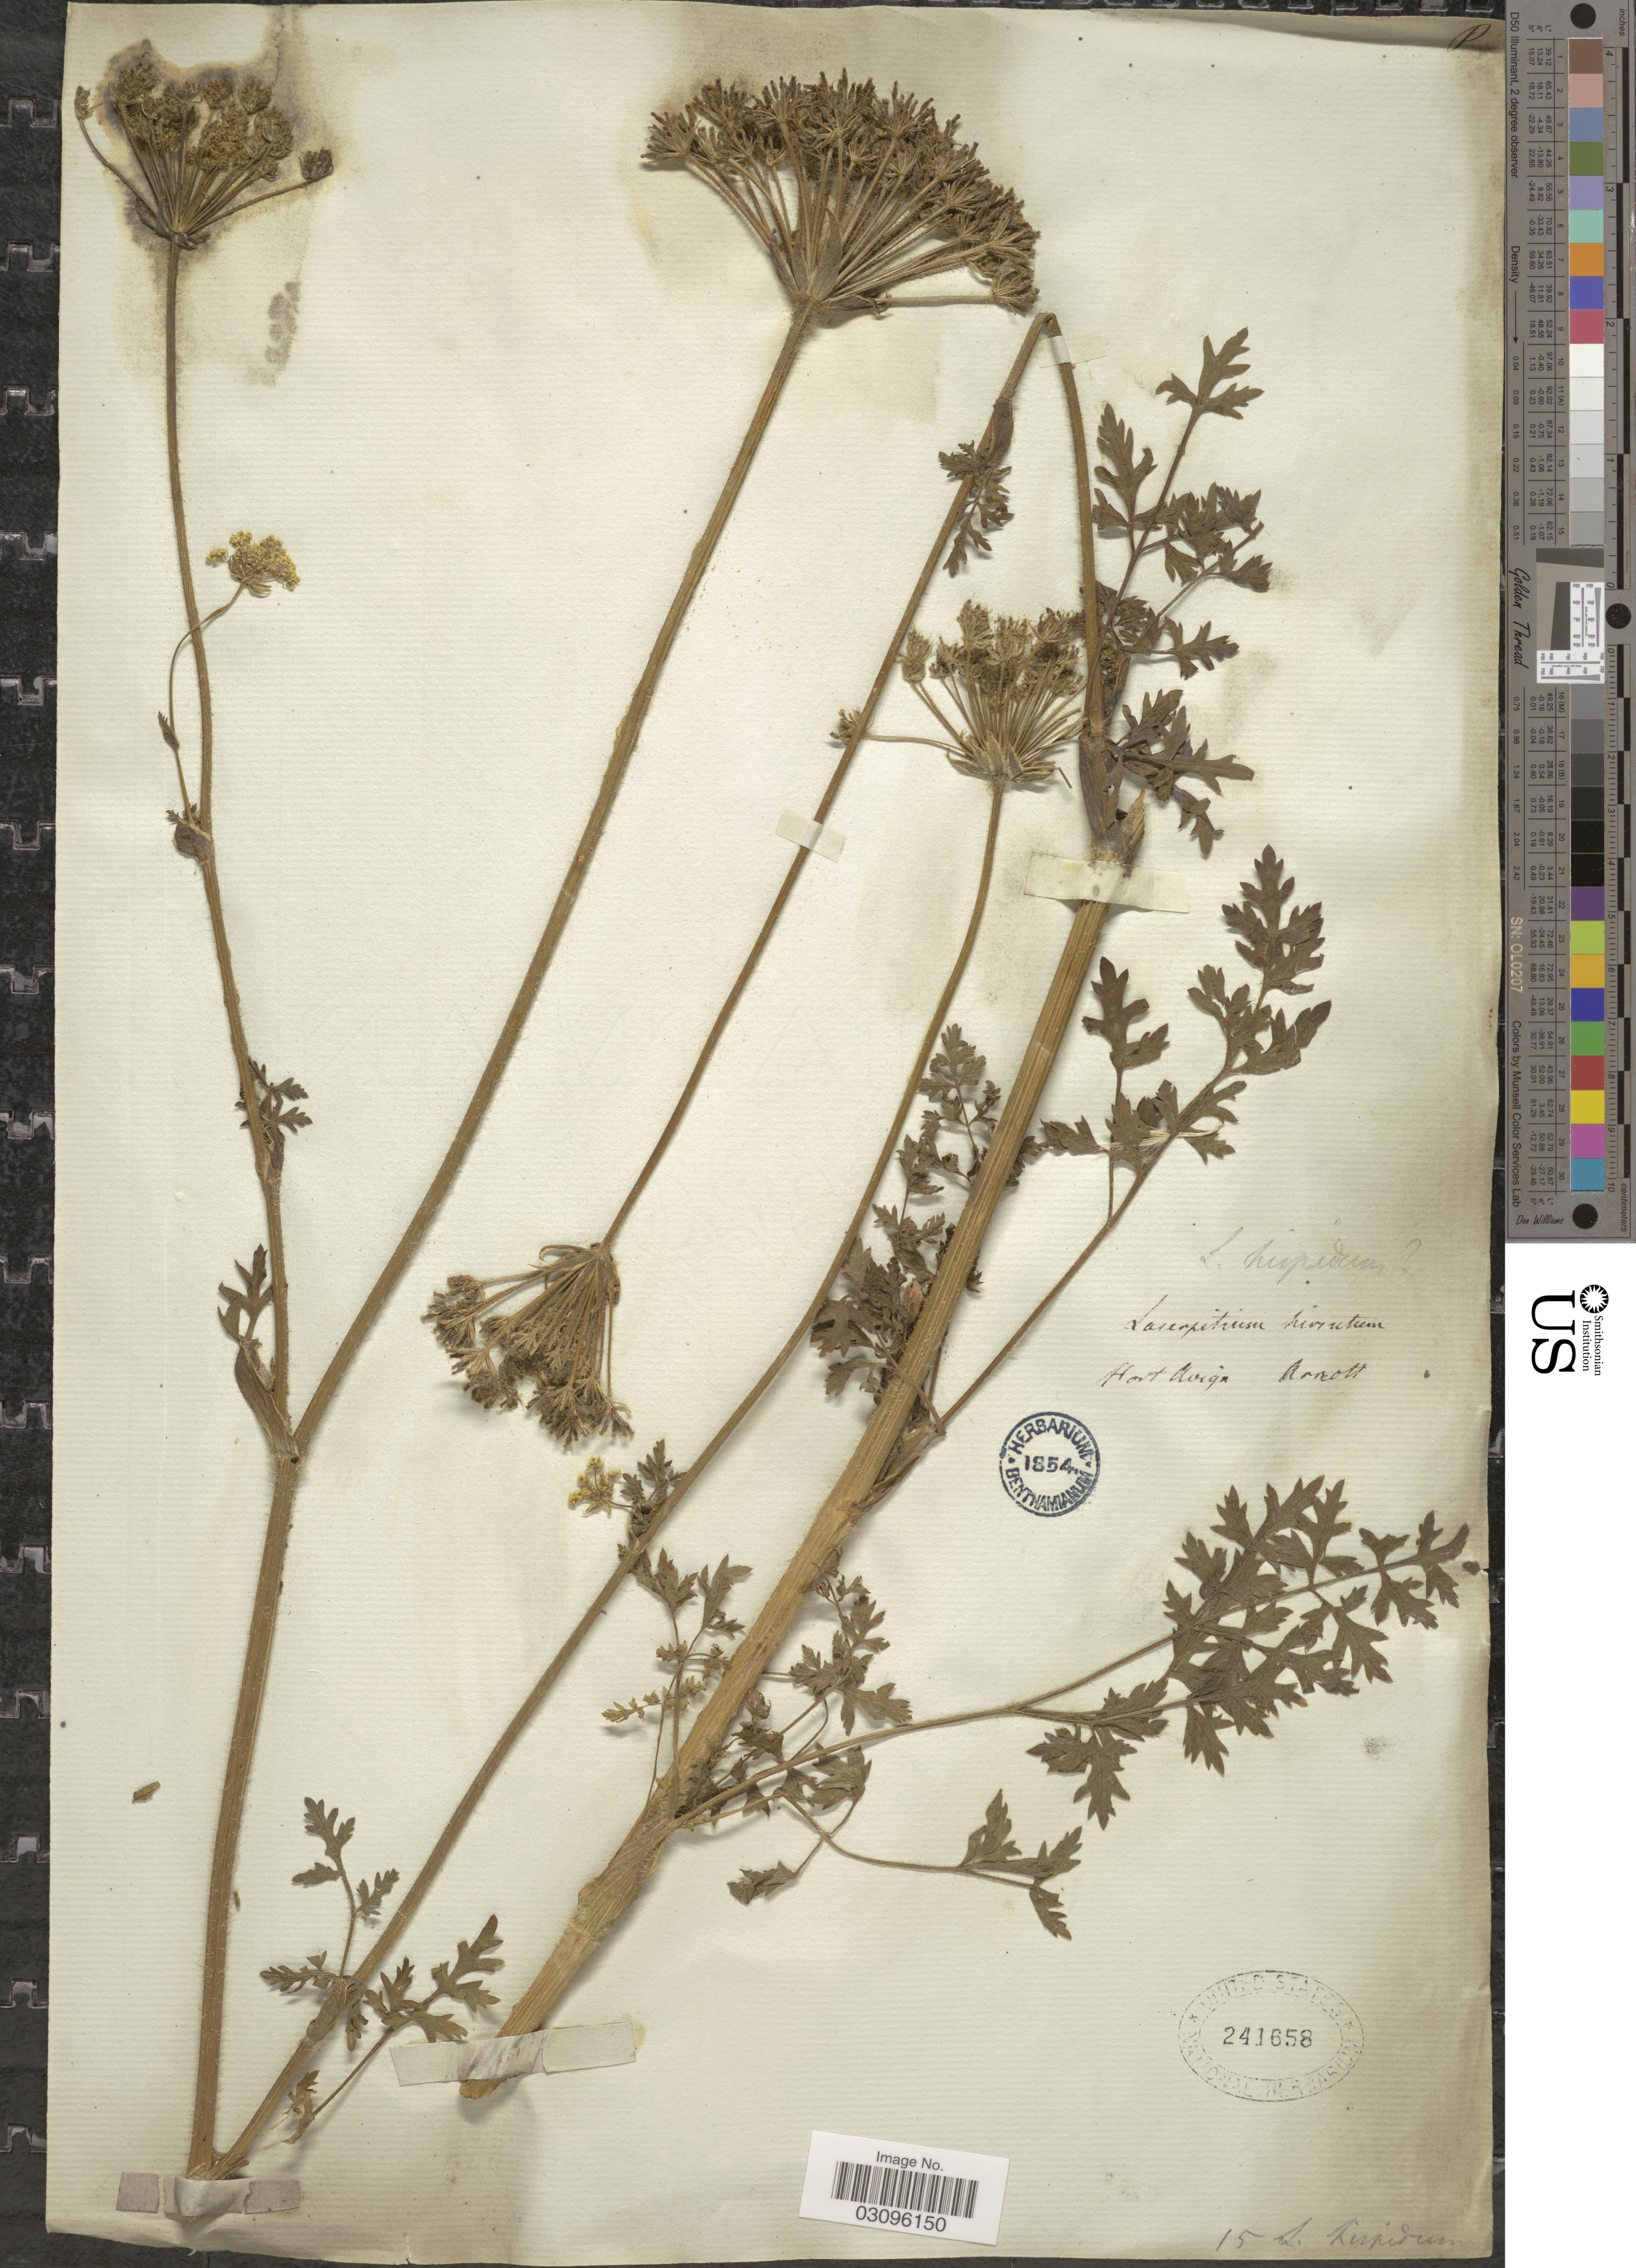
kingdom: Plantae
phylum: Tracheophyta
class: Magnoliopsida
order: Apiales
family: Apiaceae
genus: Laserpitium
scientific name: Laserpitium hirsutum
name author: Lam.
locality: Hort borgin [interpreted].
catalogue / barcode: US 241658